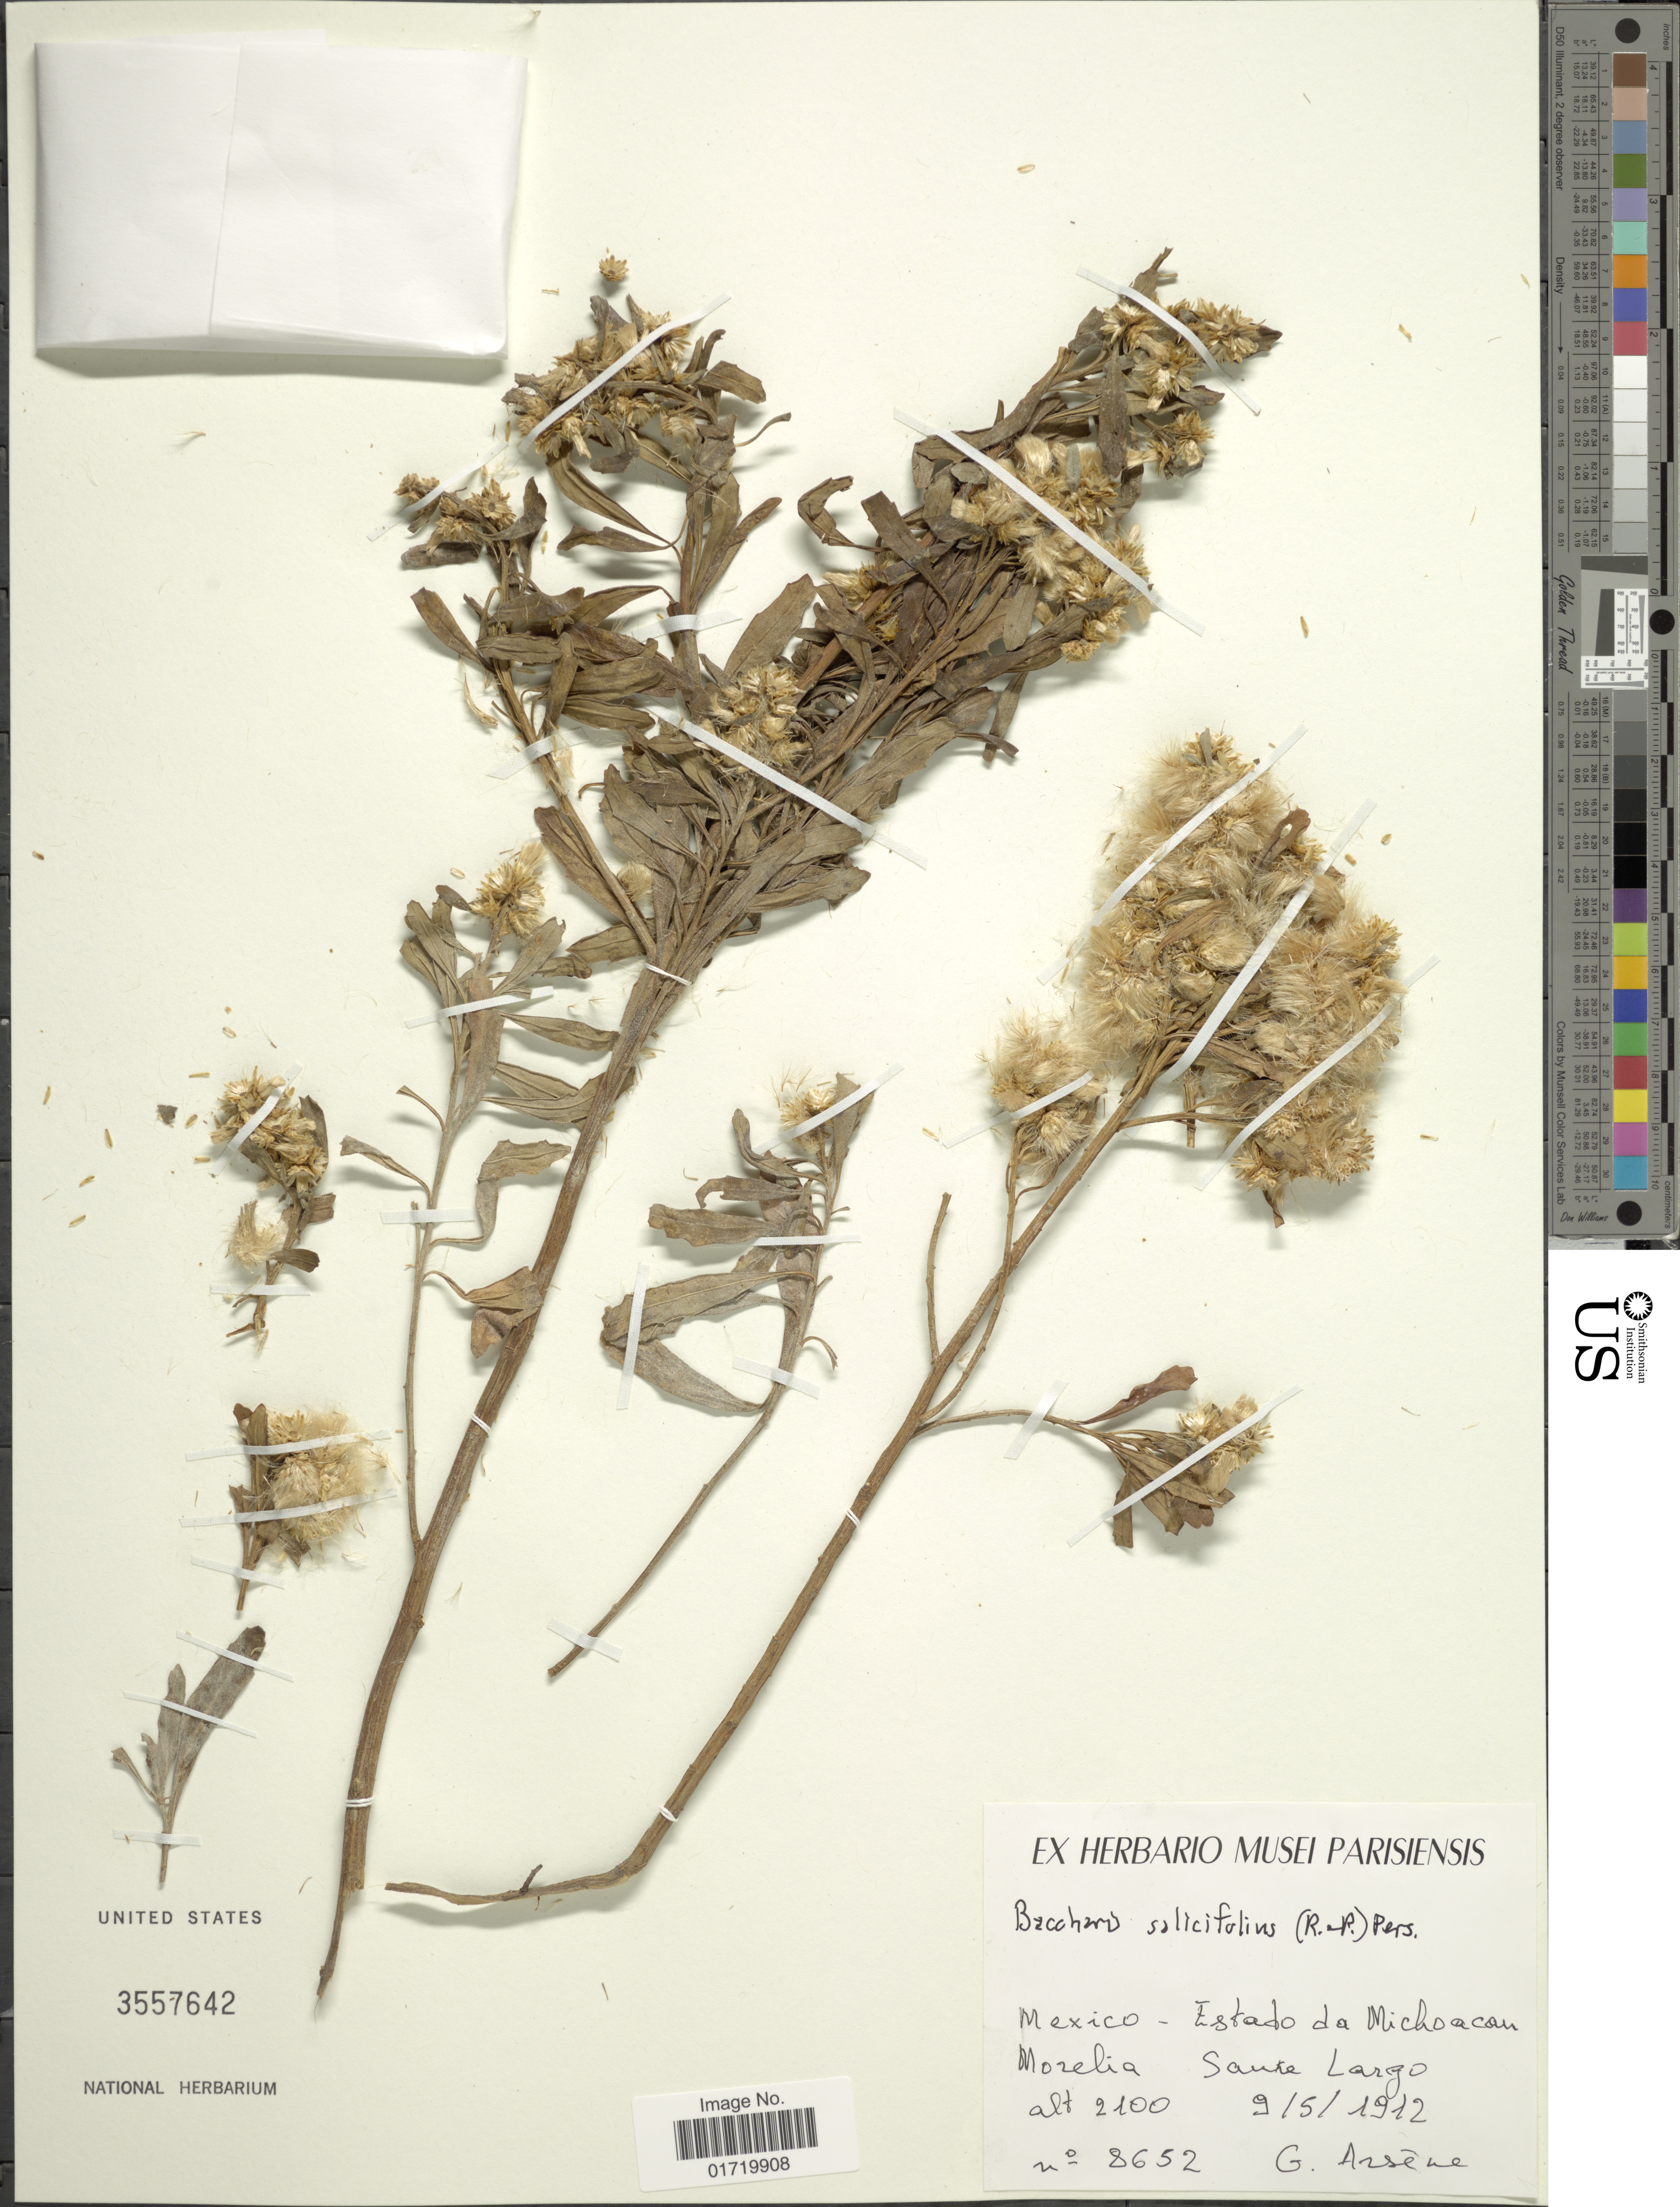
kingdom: Plantae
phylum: Tracheophyta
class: Magnoliopsida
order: Asterales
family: Asteraceae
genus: Baccharis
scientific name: Baccharis salicifolia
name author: (Ruiz & Pav.) Pers.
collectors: Bro. G. Arsène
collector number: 8652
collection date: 1912-05-09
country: Mexico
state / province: Michoacán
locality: Morelia, Sante Largo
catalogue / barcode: US 3557642